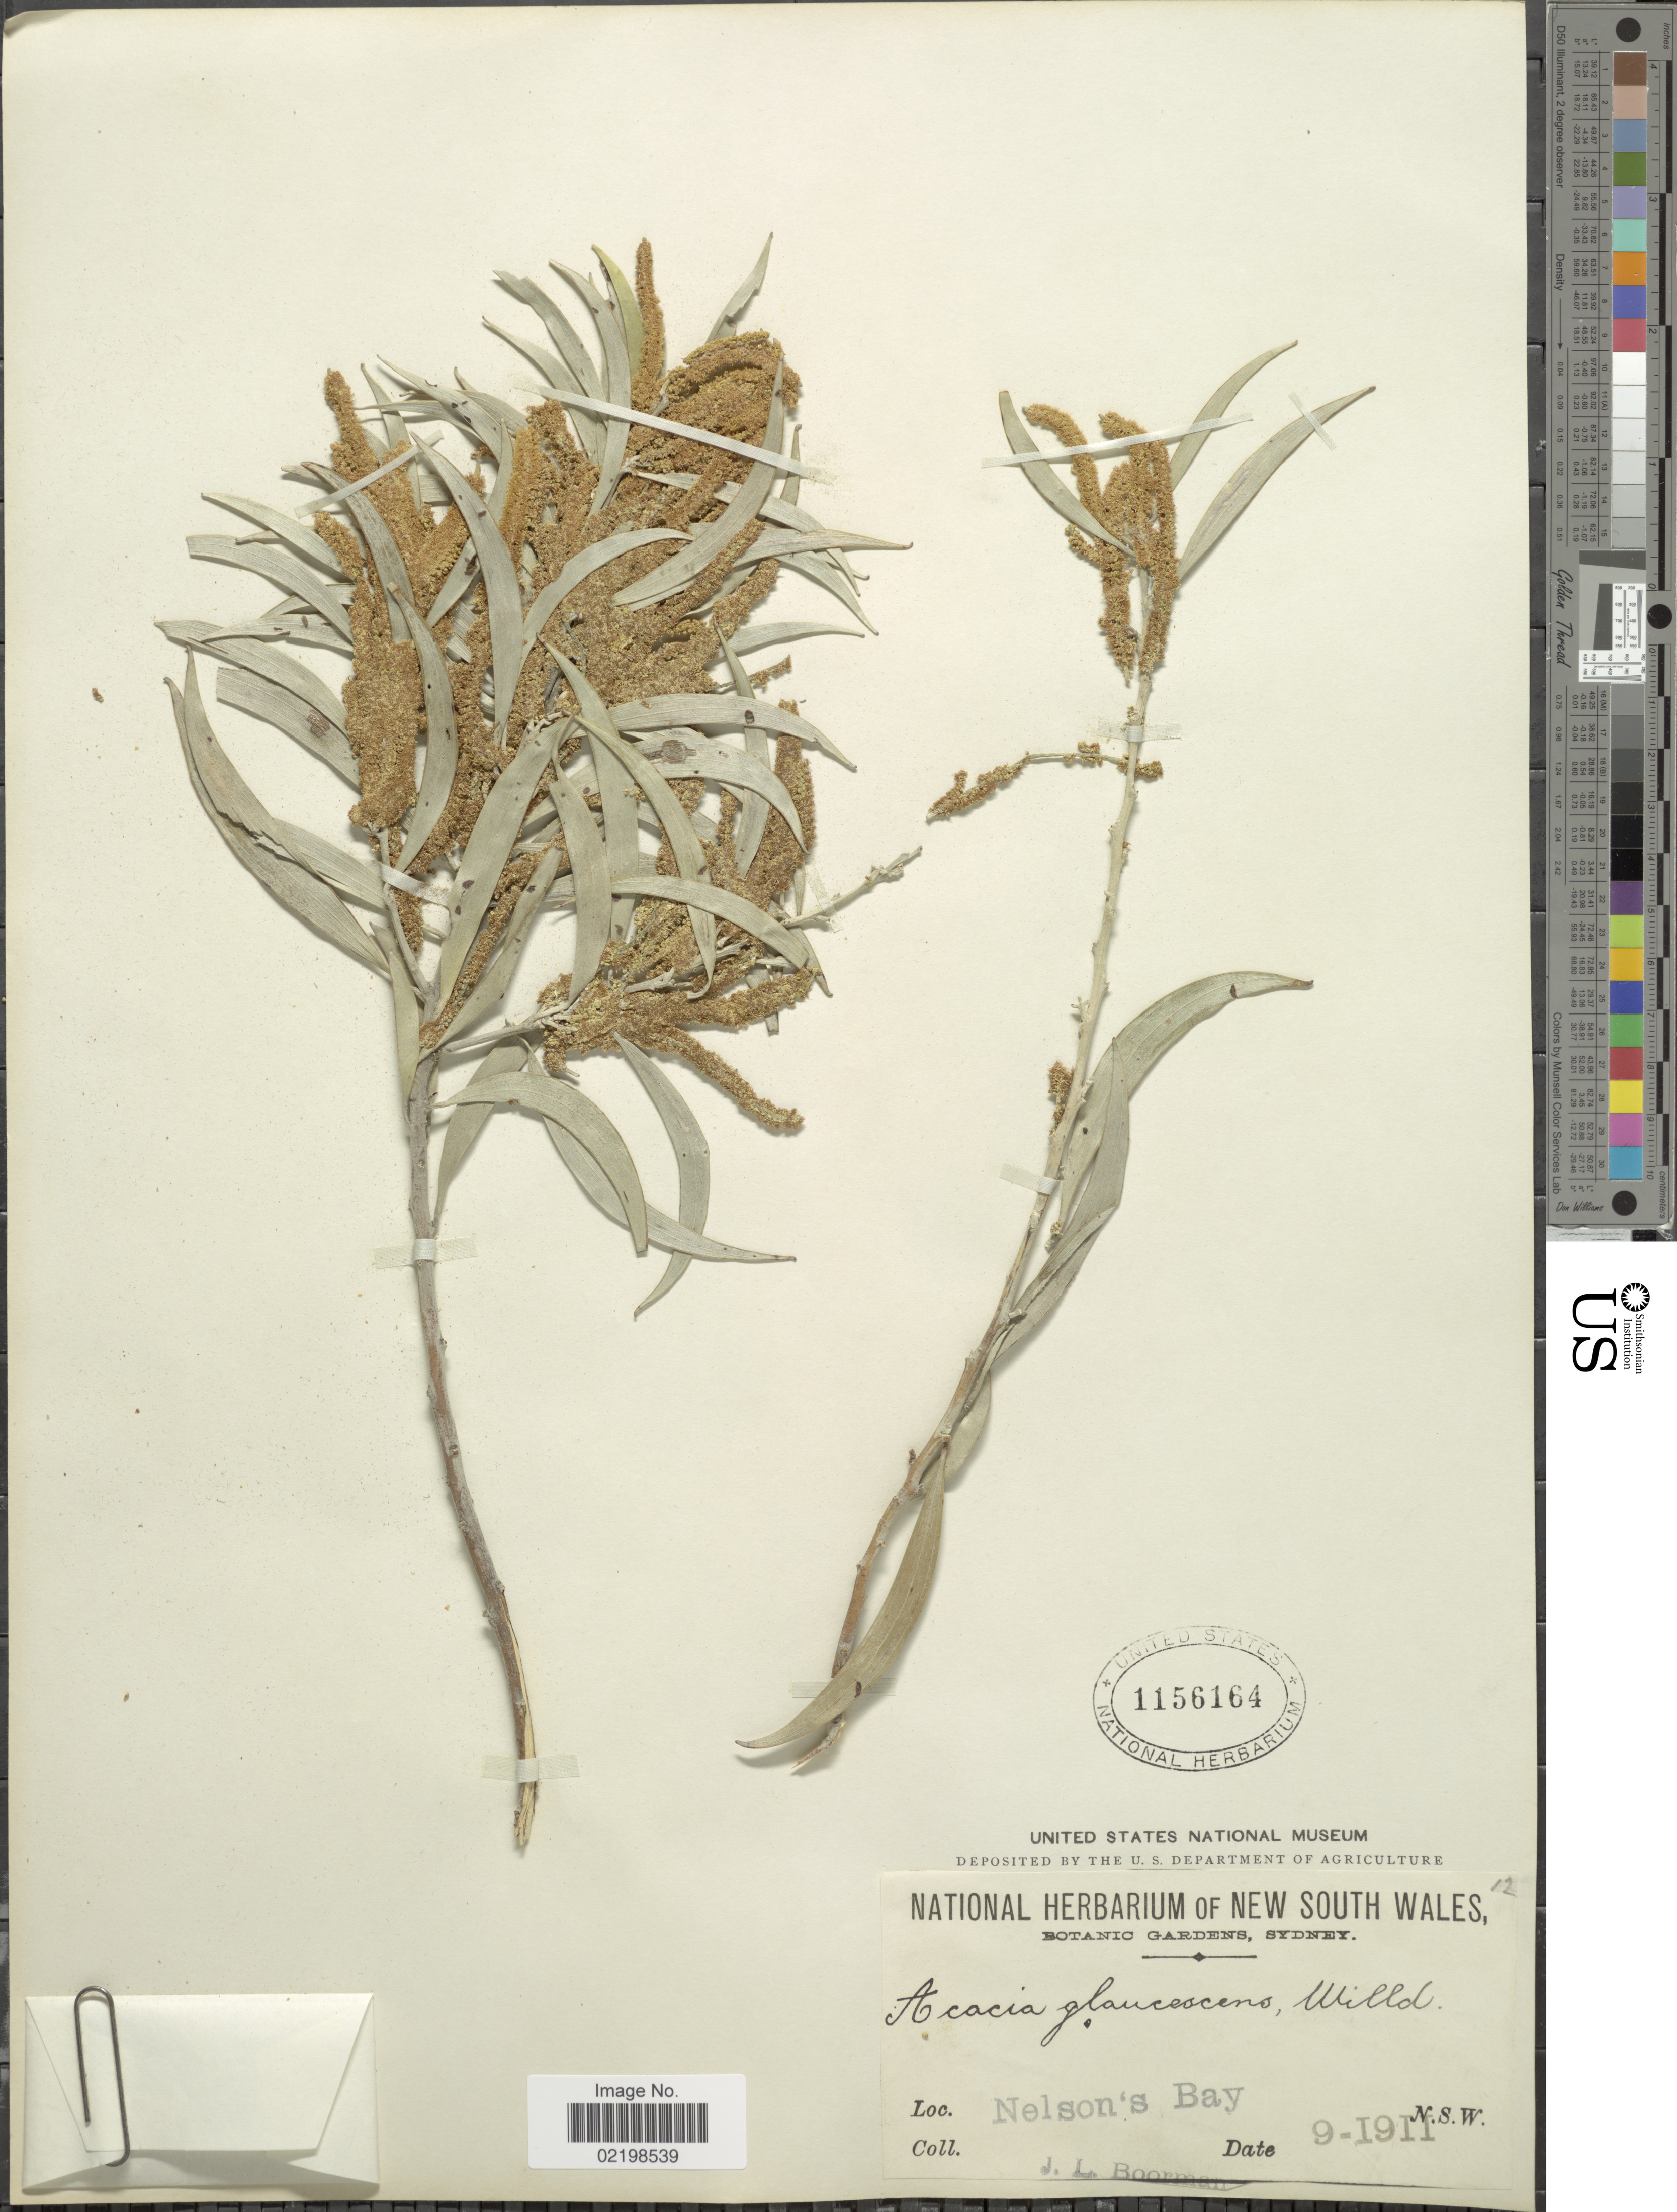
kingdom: Plantae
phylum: Tracheophyta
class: Magnoliopsida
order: Fabales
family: Fabaceae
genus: Acacia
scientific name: Acacia glaucescens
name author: Willd.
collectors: J. Boorman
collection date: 1911-09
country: Australia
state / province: New South Wales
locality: Nelson's Bay, N.S.W.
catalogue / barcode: US 1156164